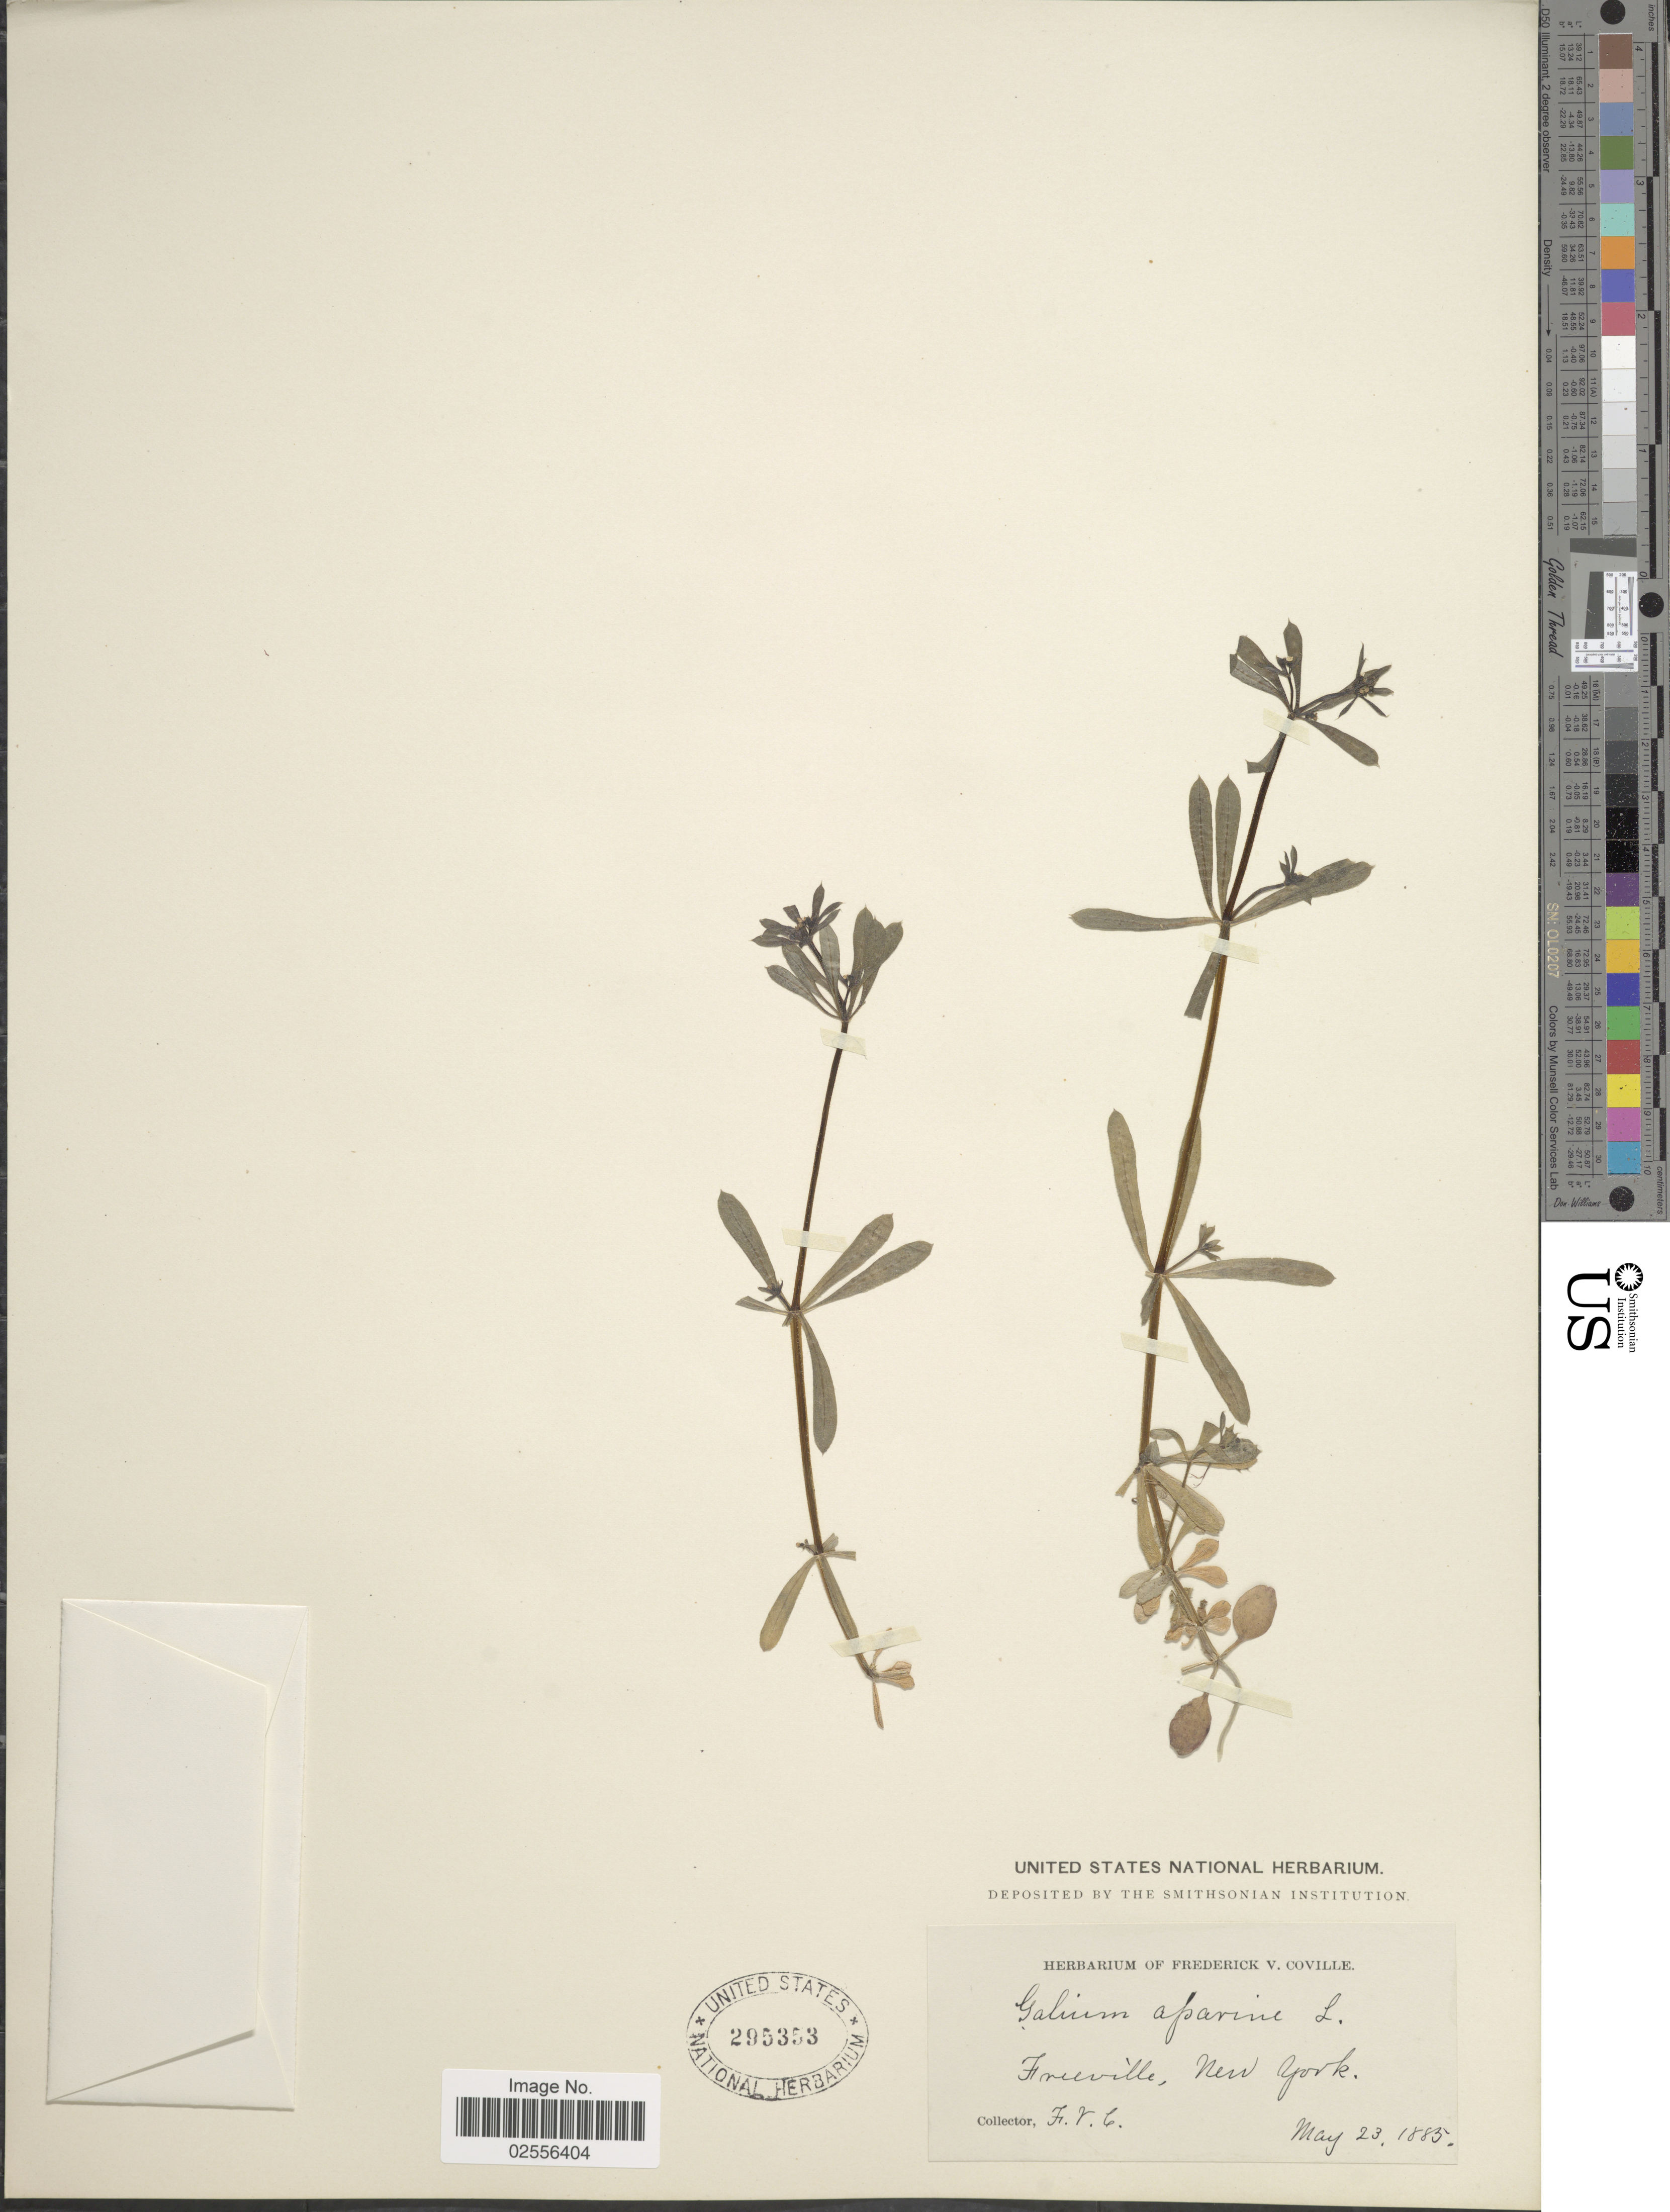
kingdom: Plantae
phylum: Tracheophyta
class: Magnoliopsida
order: Gentianales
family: Rubiaceae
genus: Galium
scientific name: Galium aparine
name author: L.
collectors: F. V. Coville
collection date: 1885-05-23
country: United States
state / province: New York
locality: Freeville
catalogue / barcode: US 295353